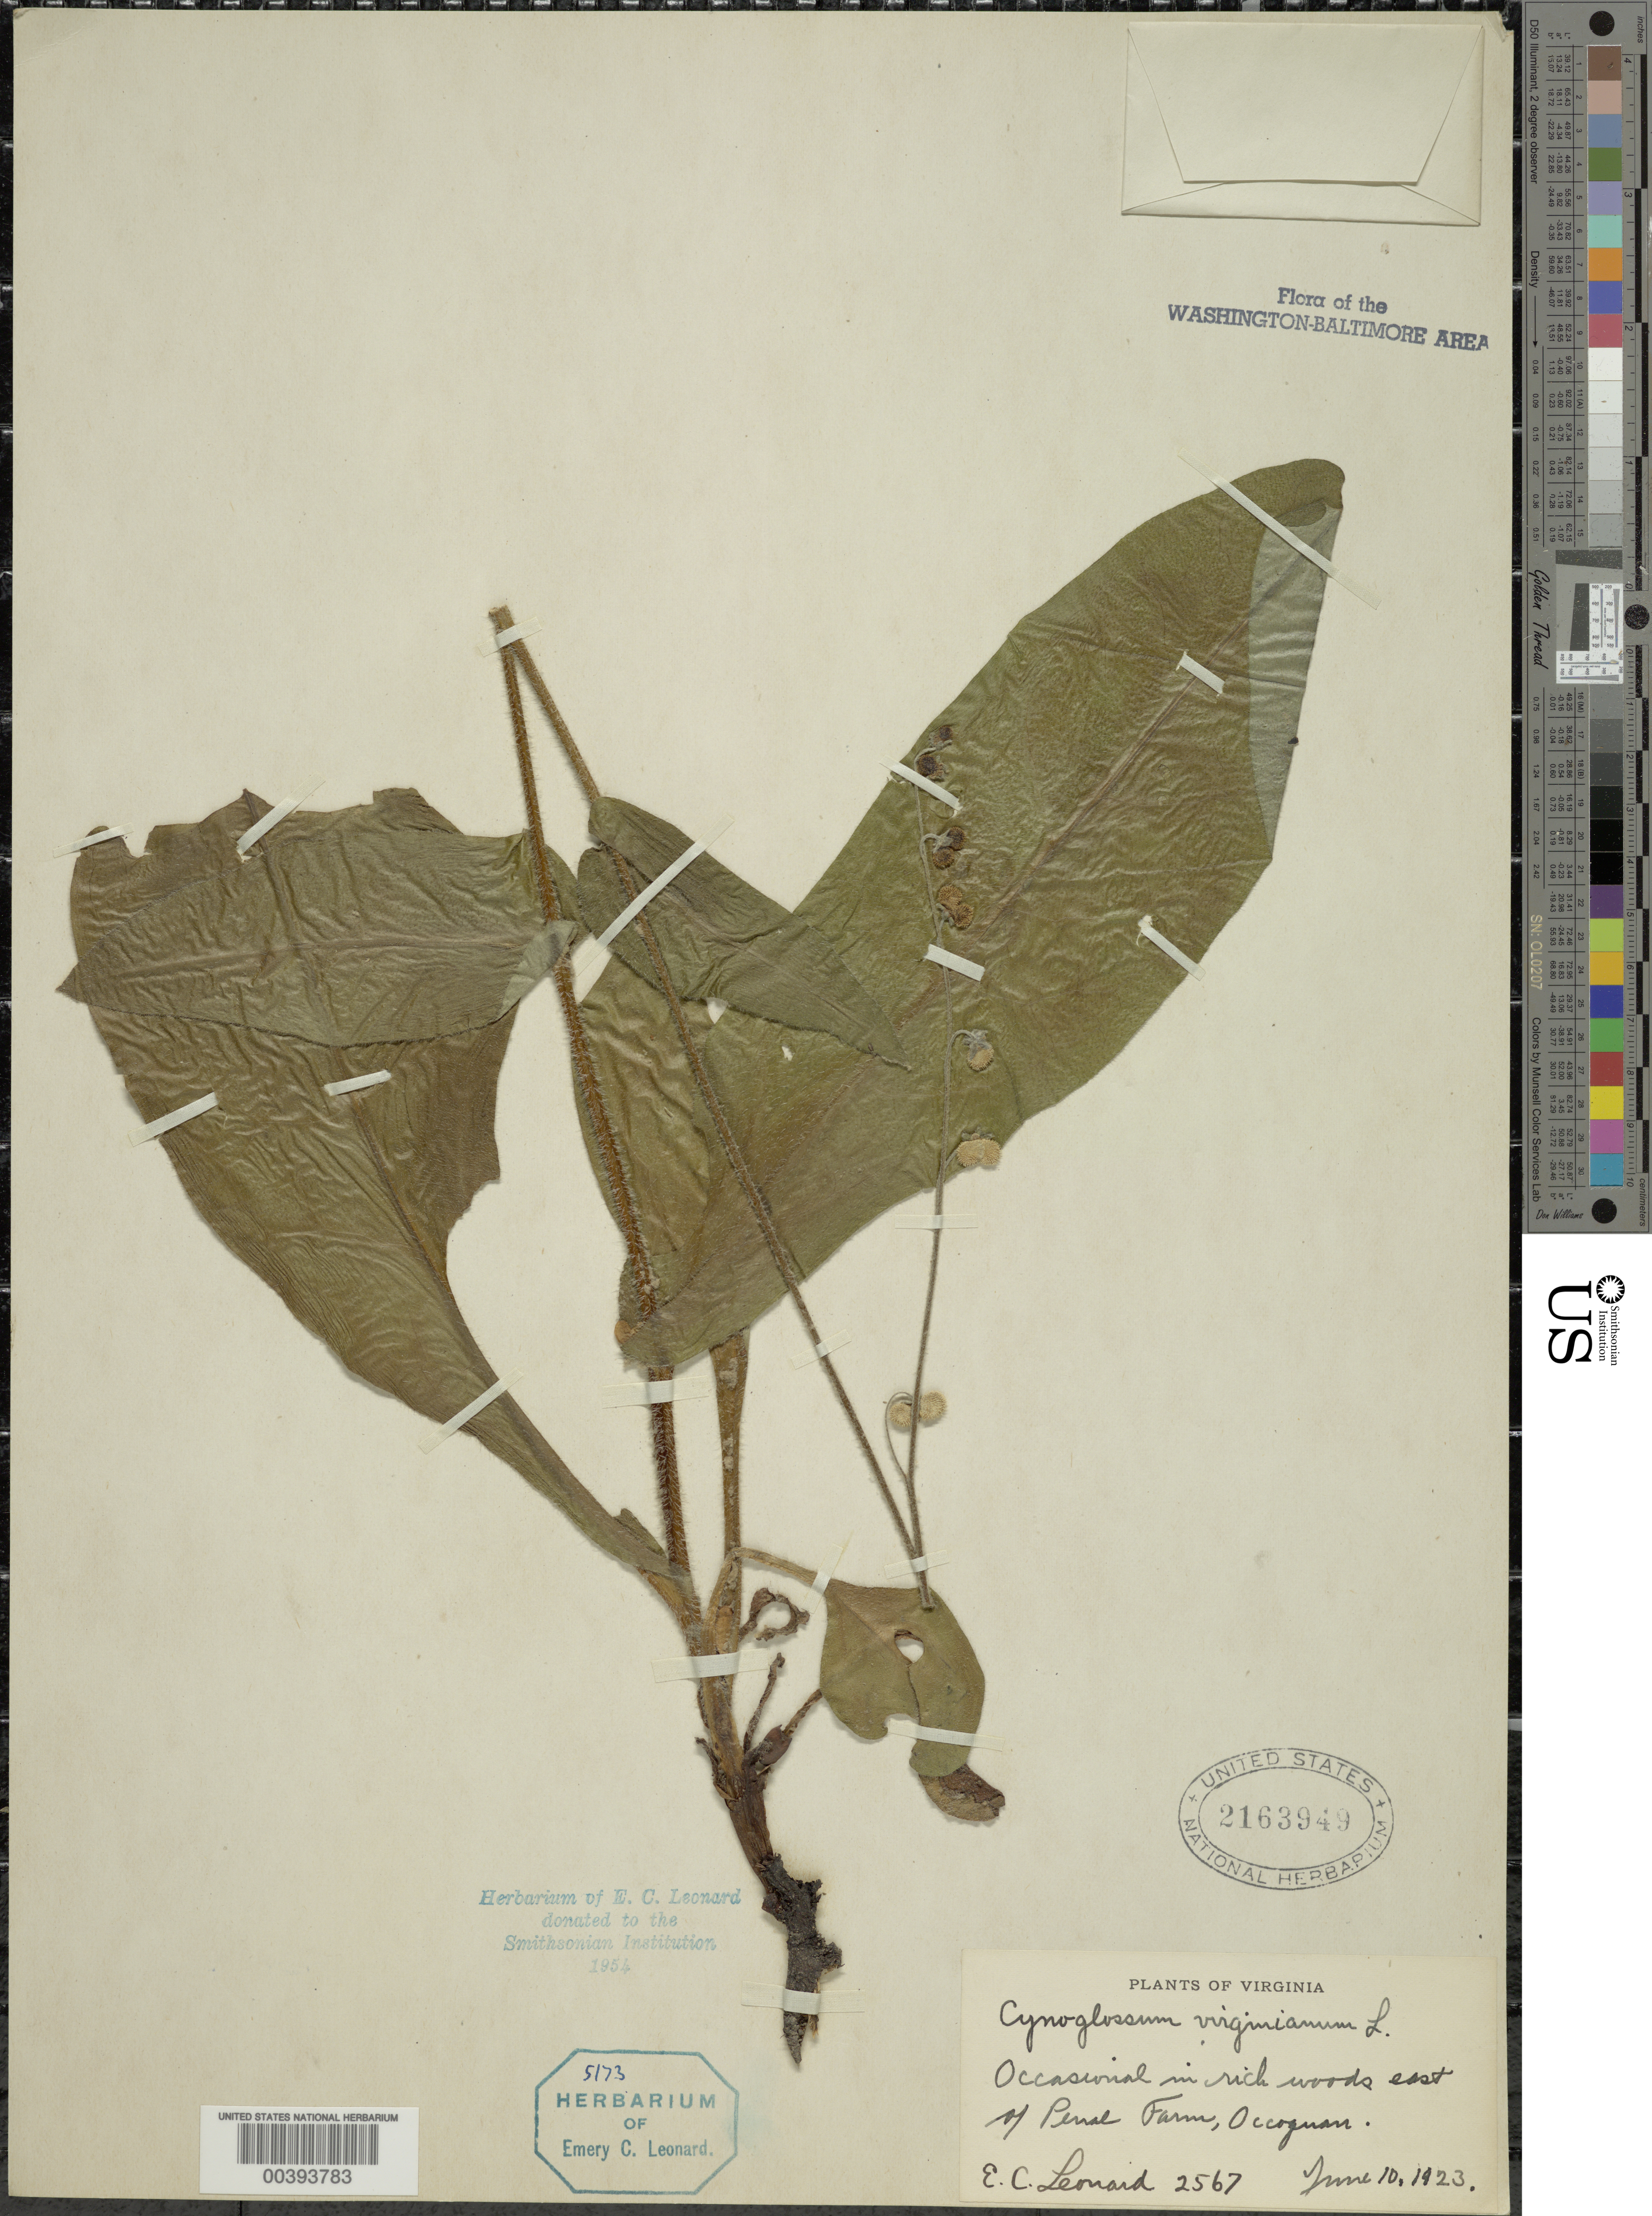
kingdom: Plantae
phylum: Tracheophyta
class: Magnoliopsida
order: Boraginales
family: Boraginaceae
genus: Cynoglossum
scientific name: Cynoglossum virginianum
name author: L.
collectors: E. C. Leonard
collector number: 2567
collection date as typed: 10 Jun 1923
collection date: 1923-06-10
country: United States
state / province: Virginia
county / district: Prince William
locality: East of Penal Farm, Occoquan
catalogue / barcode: US 2163949